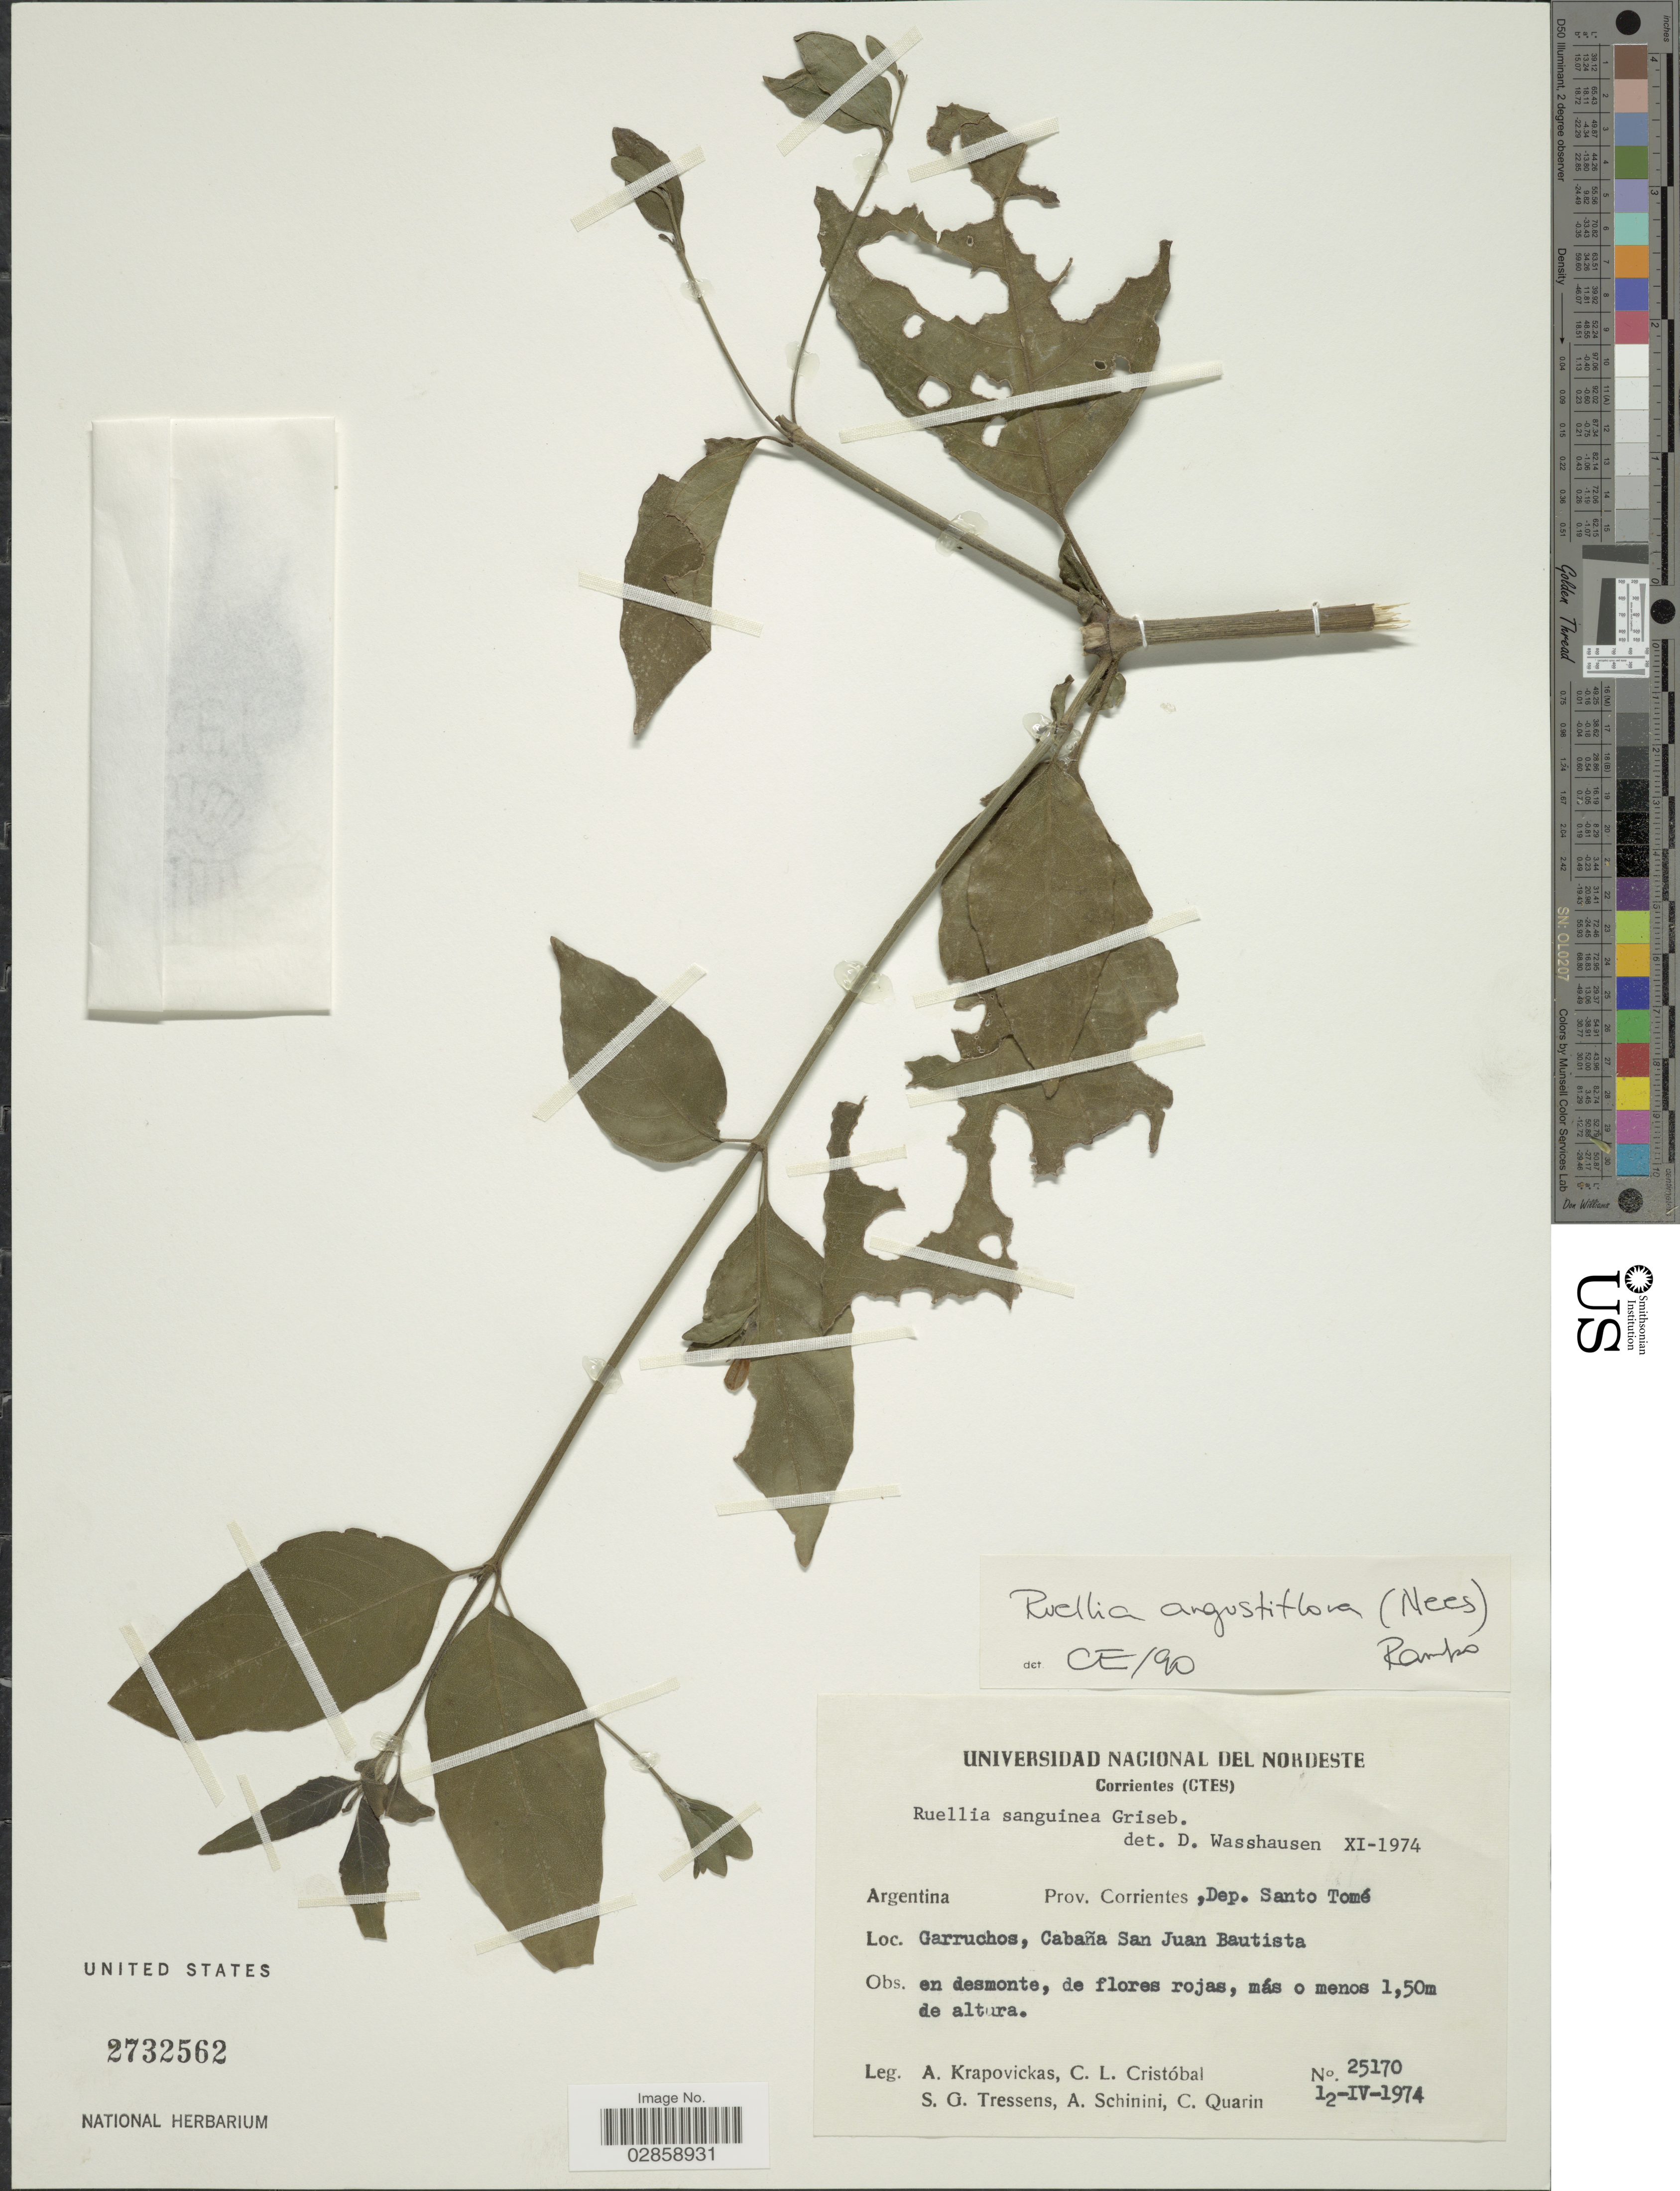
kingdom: Plantae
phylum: Tracheophyta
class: Magnoliopsida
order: Lamiales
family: Acanthaceae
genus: Ruellia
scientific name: Ruellia angustiflora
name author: (Nees) Lindau ex Rambo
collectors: A. Krapovickas, C. L. Cristóbal, S. Tressens, A. Schinini & C. Quarin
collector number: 25170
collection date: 1974-04-12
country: Argentina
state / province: Corrientes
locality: Dep. Santo Tomé. Garruchos, Cabaña San Juan Bautista.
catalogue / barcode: US 2732562